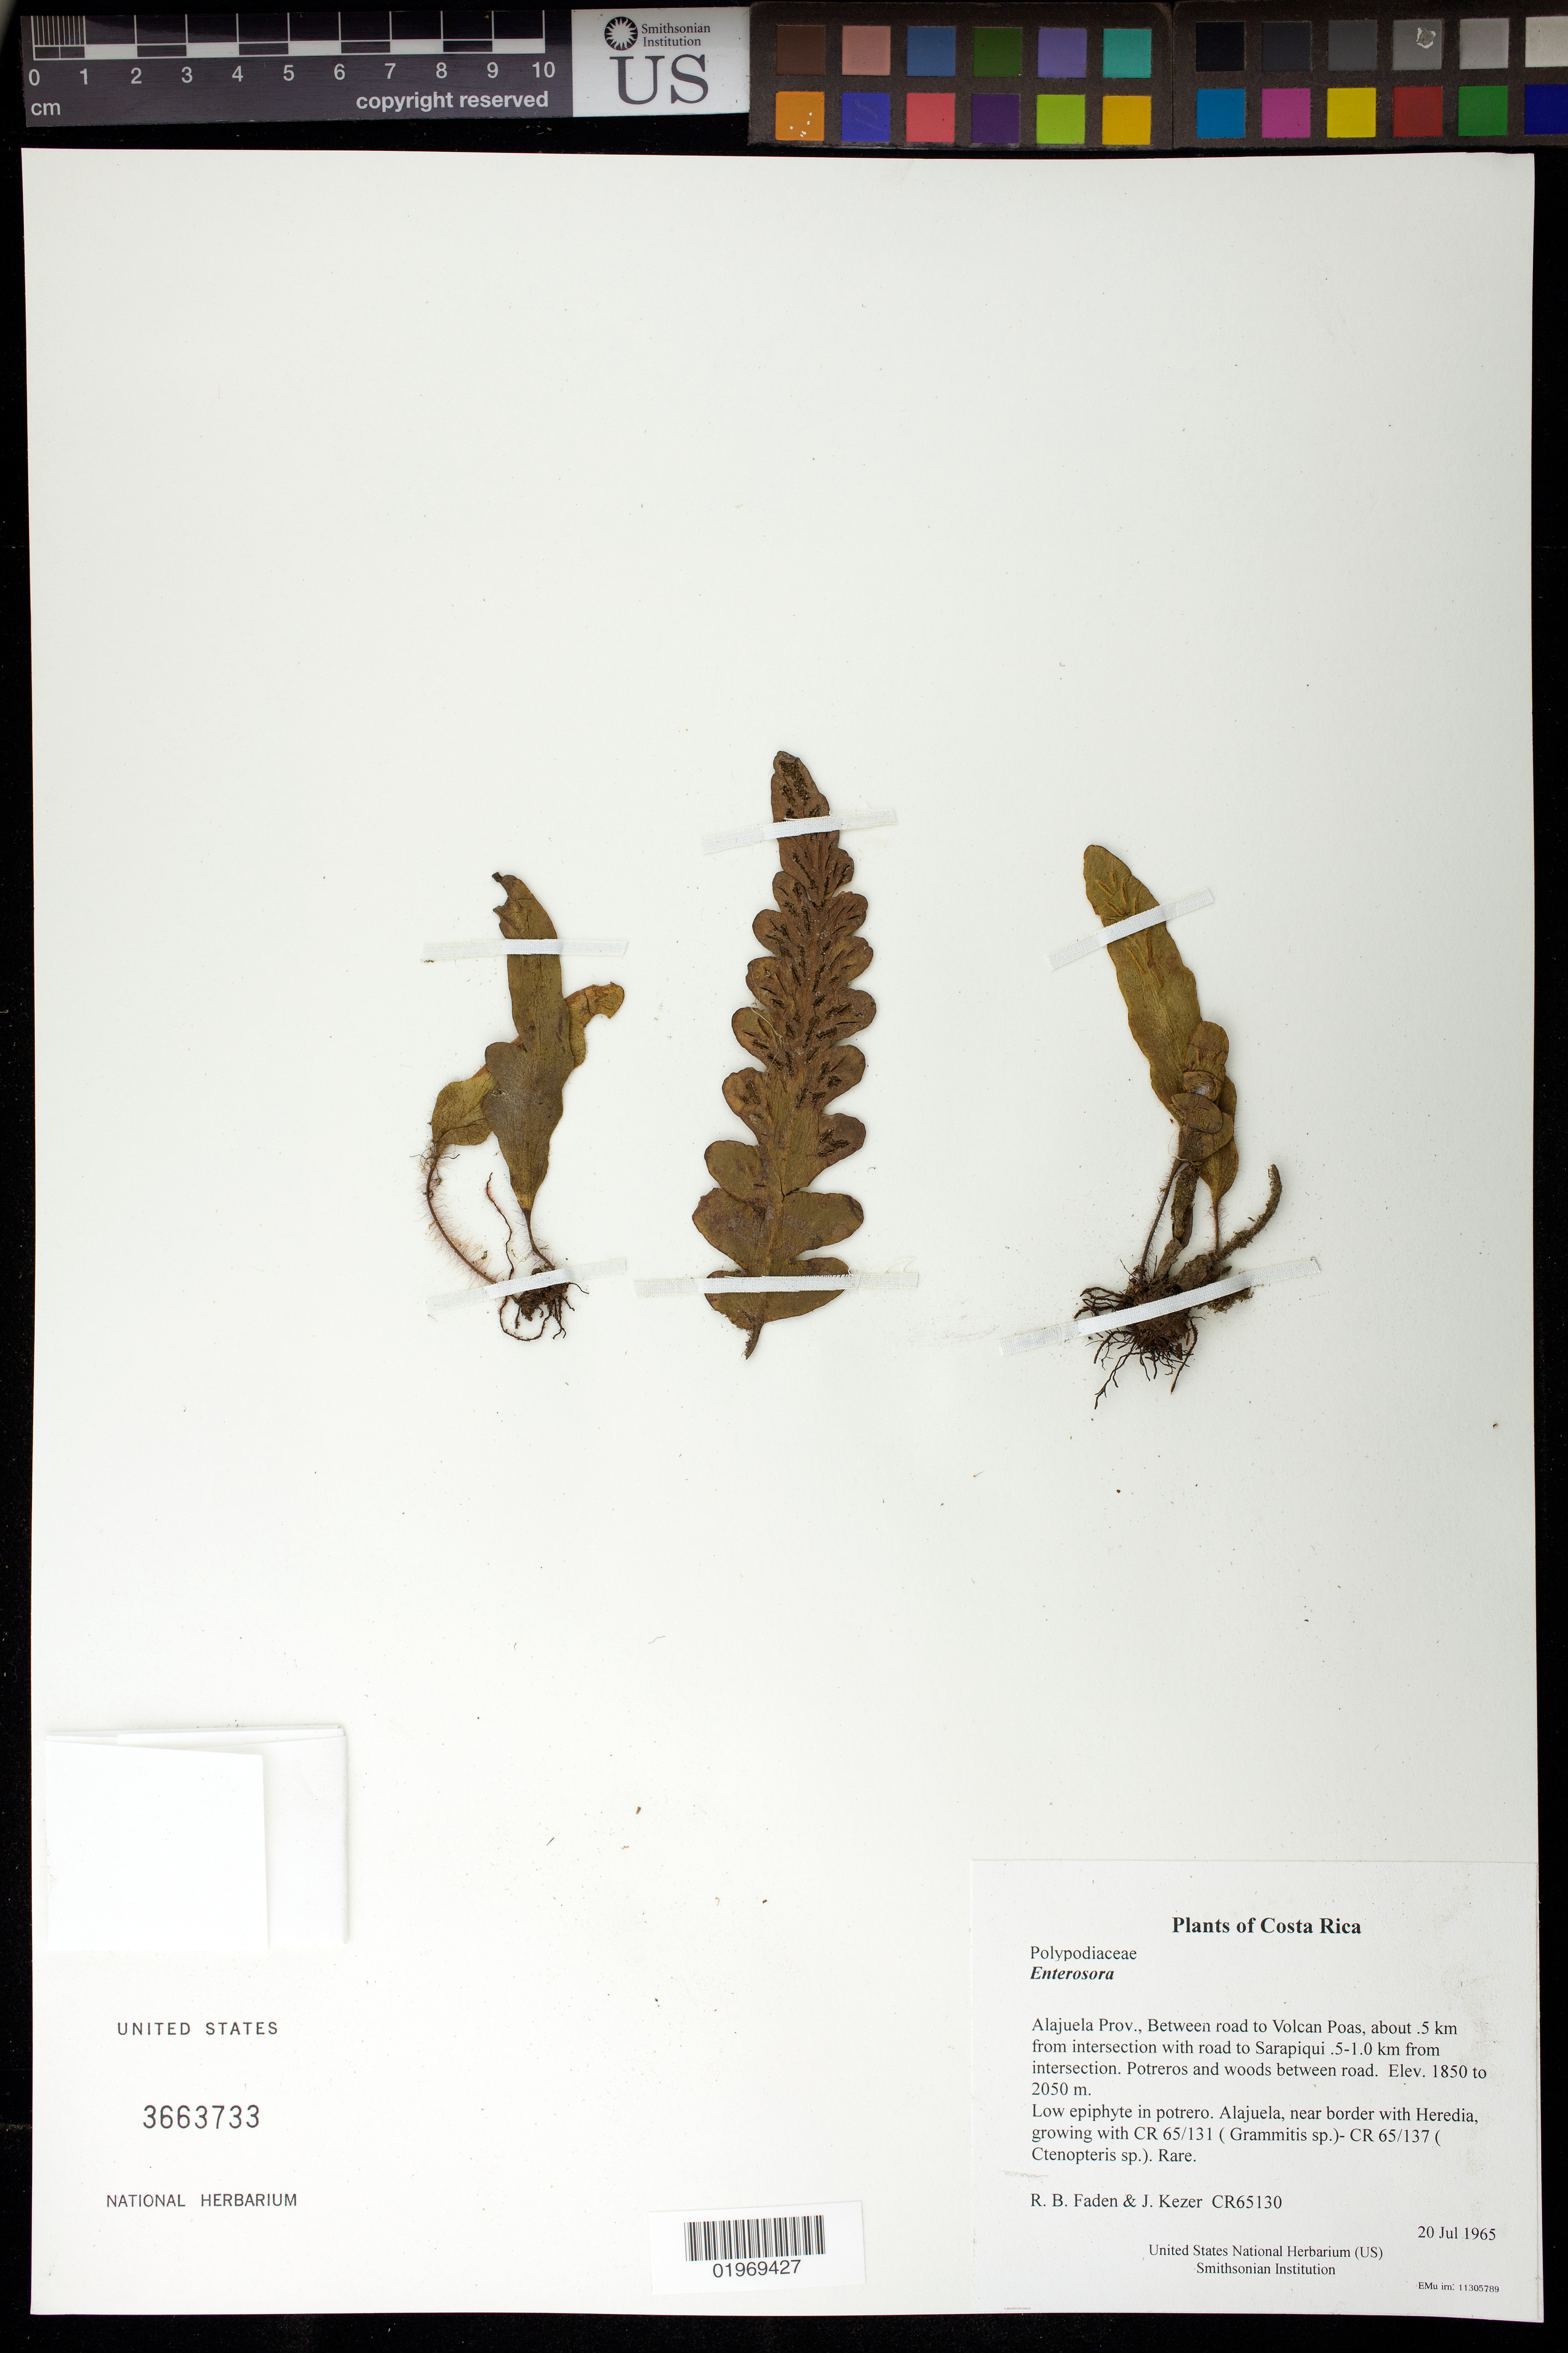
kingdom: Plantae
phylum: Tracheophyta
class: Polypodiopsida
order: Polypodiales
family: Polypodiaceae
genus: Enterosora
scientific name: Enterosora sp.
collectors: R. B. Faden & J. Kezer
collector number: CR65130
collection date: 1965-07-20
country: Costa Rica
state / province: Alajuela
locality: Between road to Volcan Poas, about .5 km from intersection with road to Sarapiqui .5-1.0 km from intersection. Potreros and woods between road.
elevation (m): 1850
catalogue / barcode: US 3663733